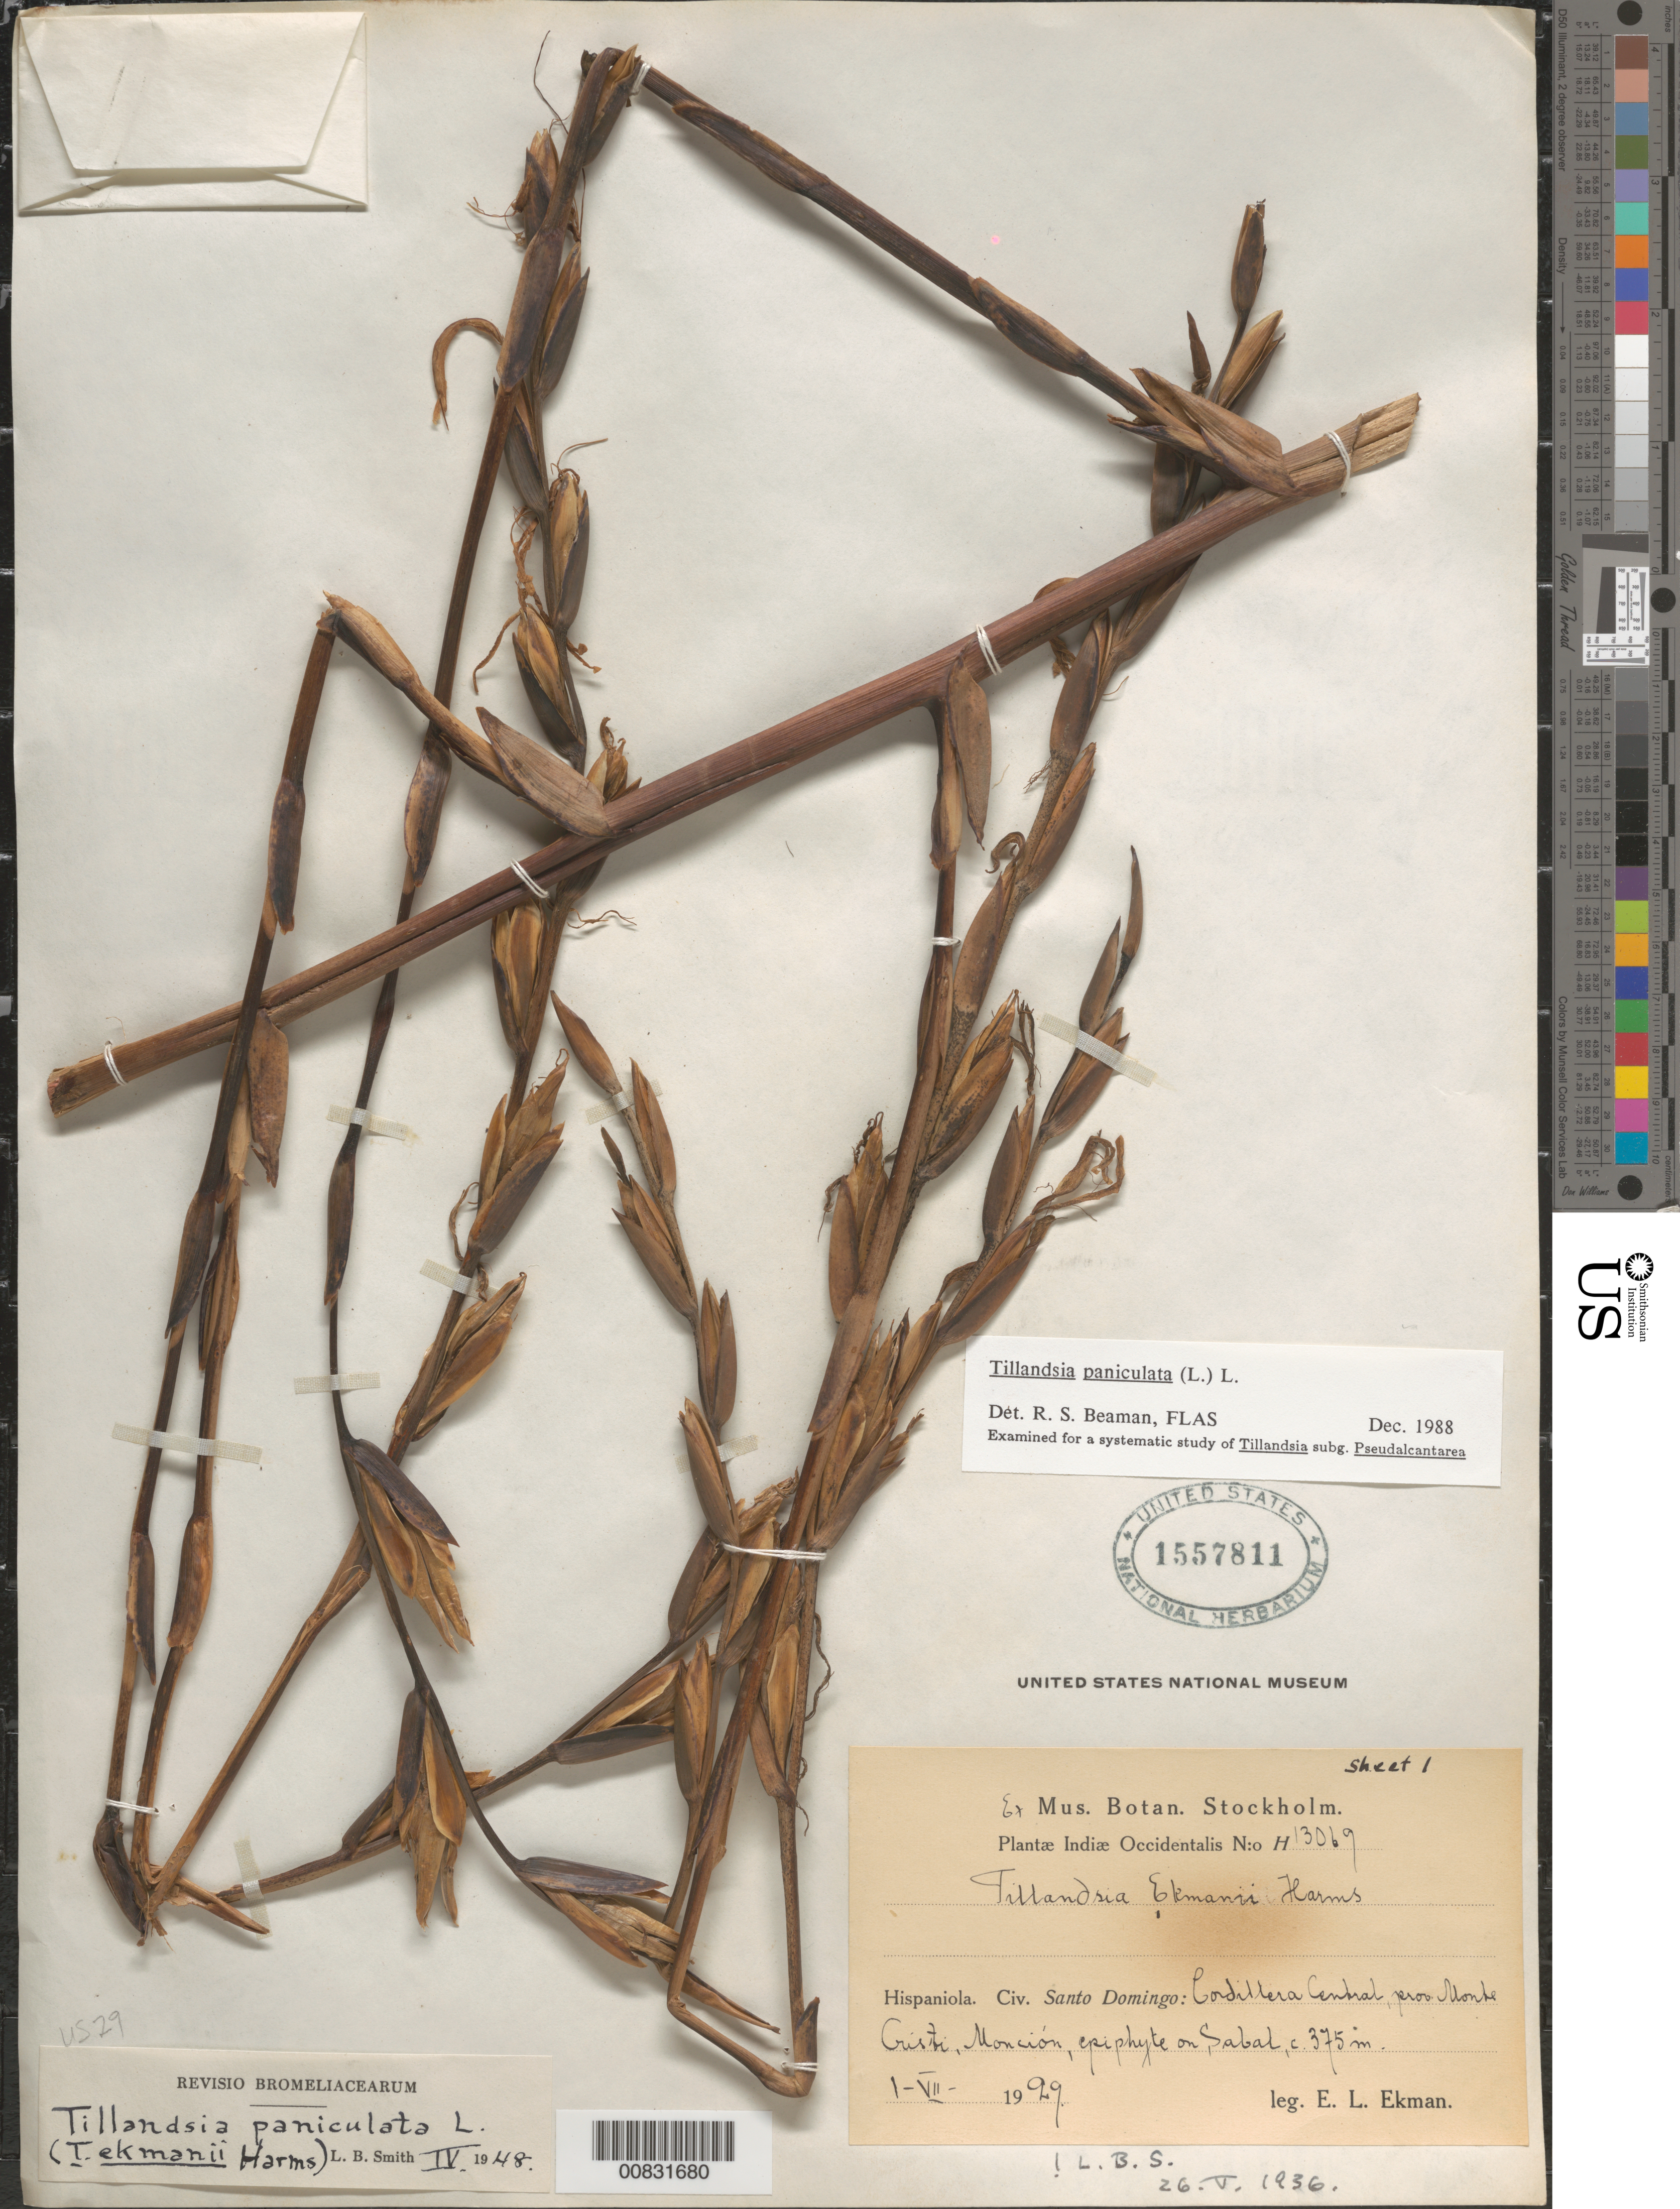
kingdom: Plantae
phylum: Tracheophyta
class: Liliopsida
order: Poales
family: Bromeliaceae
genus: Tillandsia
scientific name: Tillandsia paniculata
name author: (L.) L.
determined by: Beaman, R. S.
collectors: E. L. Ekman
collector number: H 13069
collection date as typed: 01 Jul 1929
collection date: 1929-07-01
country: Dominican Republic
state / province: Monte Cristi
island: Hispaniola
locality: Cordillera Central: Monción.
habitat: On Sabal.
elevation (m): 375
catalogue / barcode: US 1557811